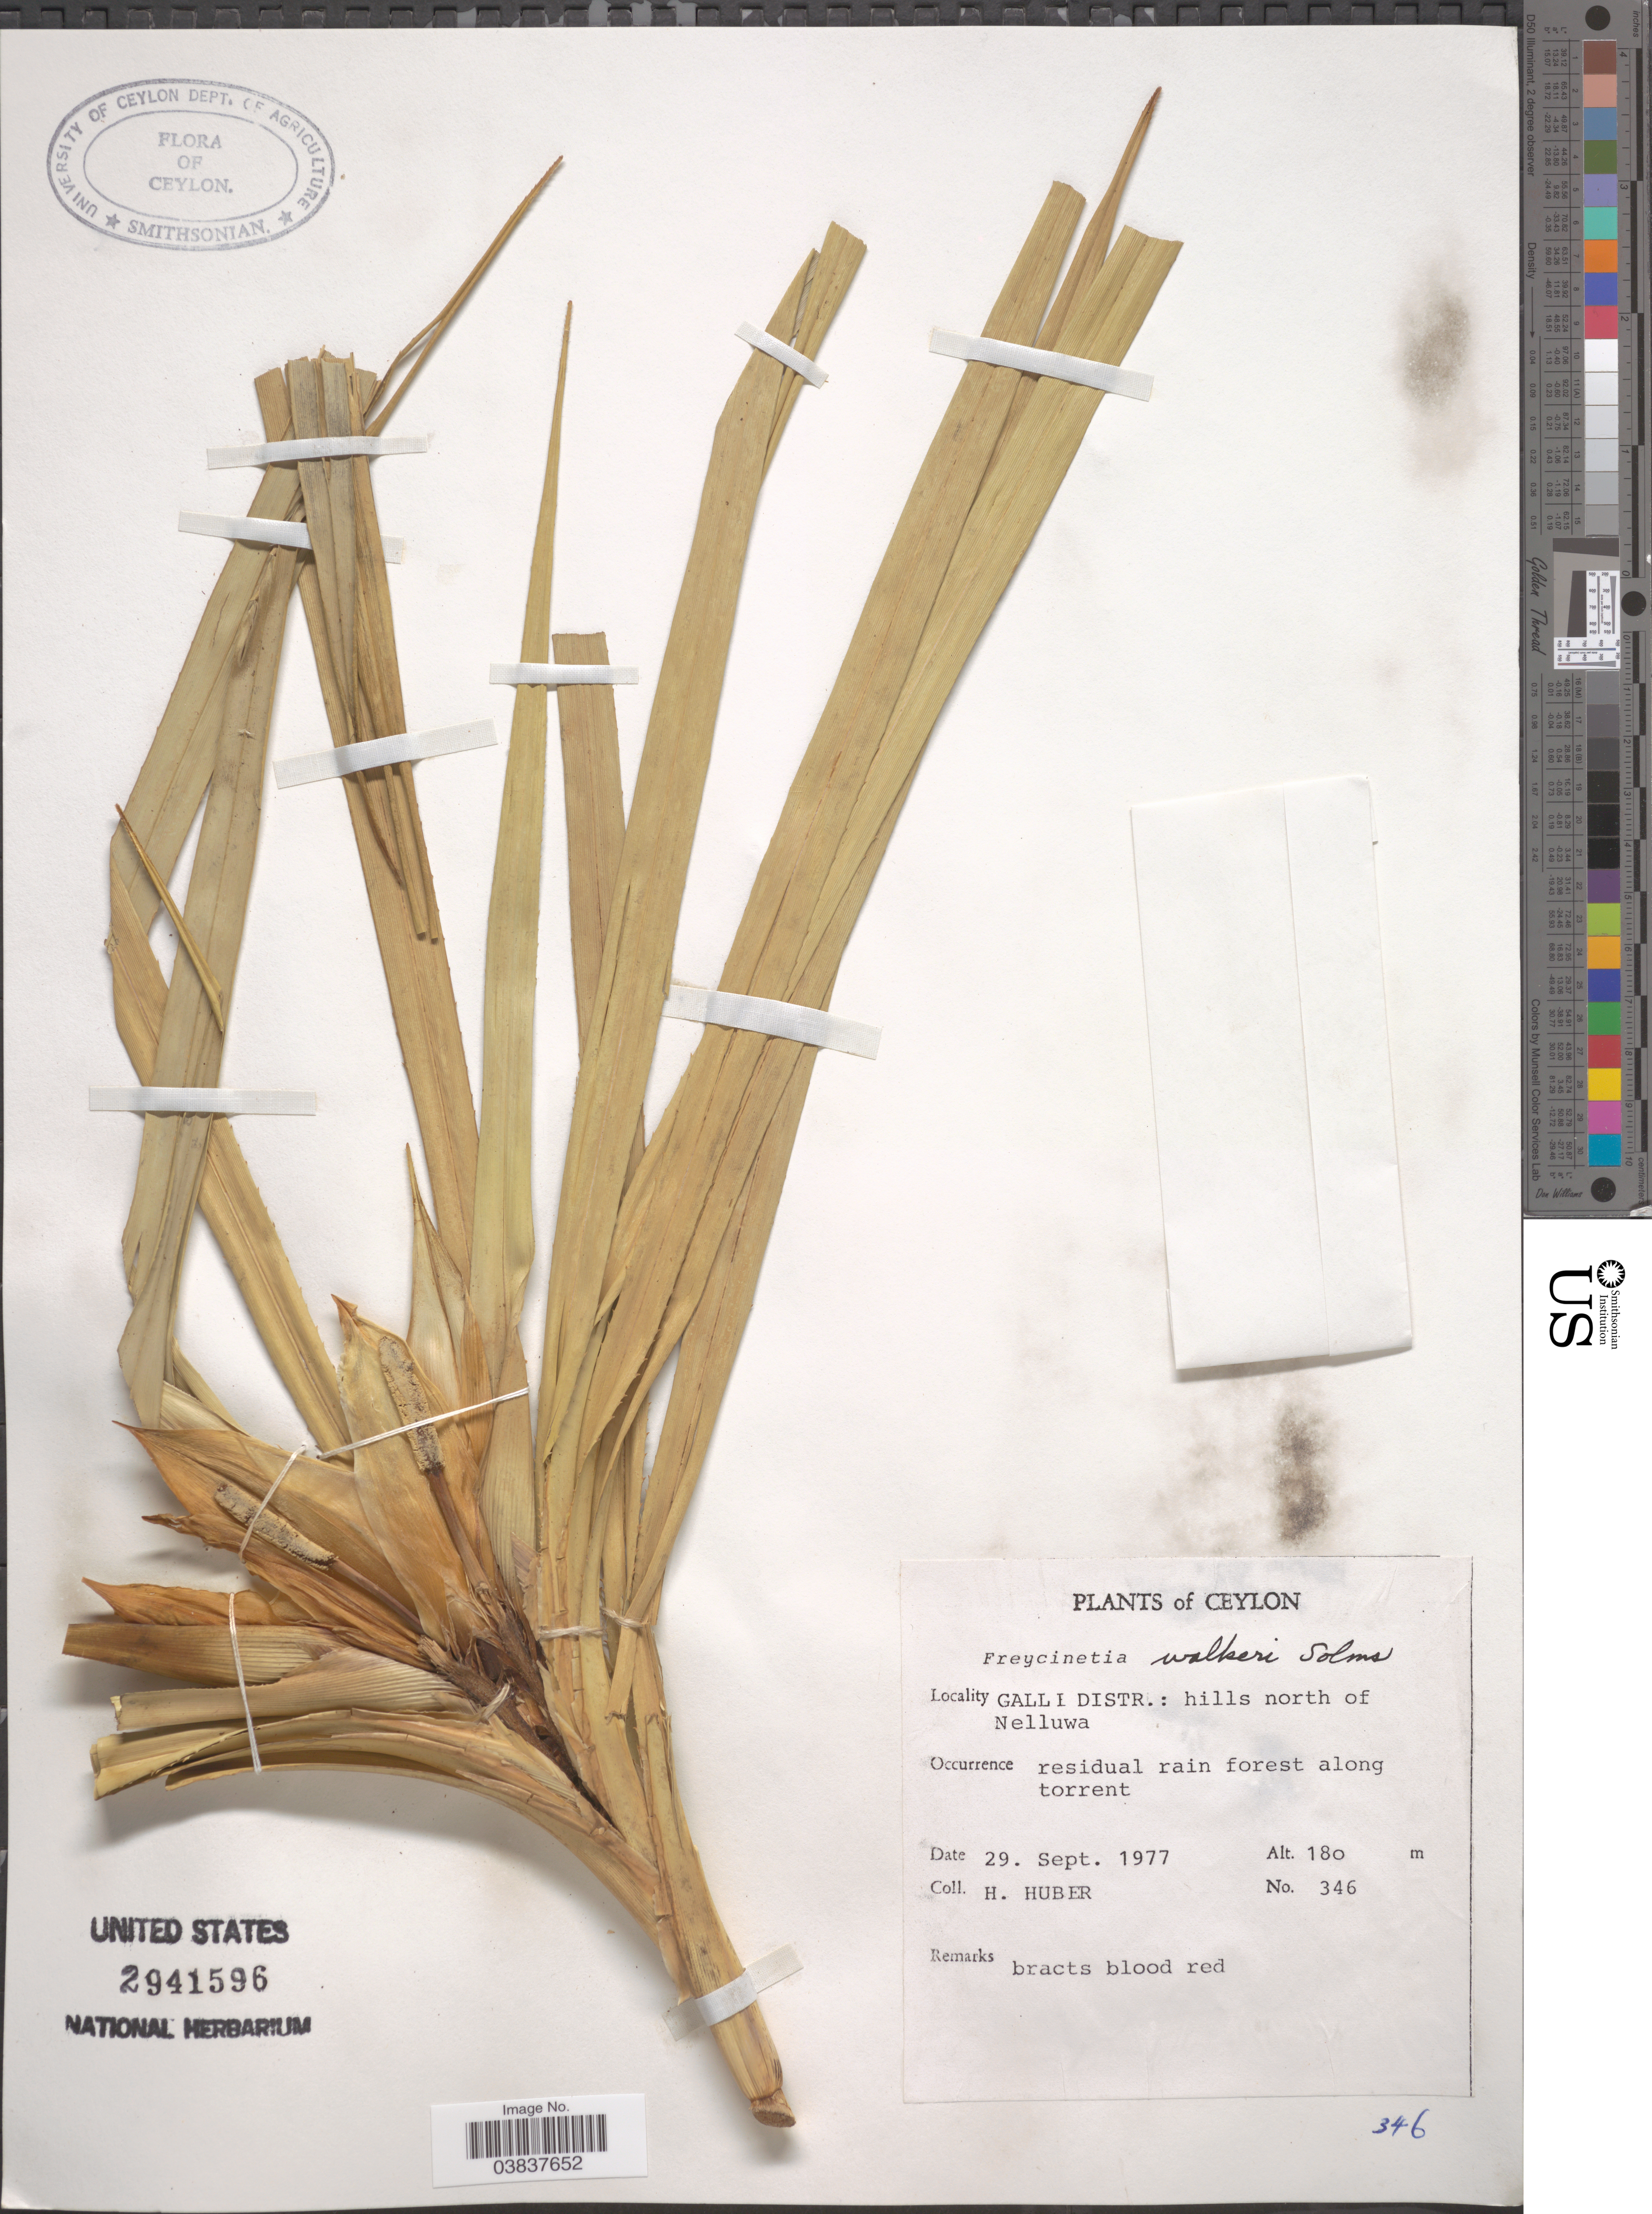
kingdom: Plantae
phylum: Tracheophyta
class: Liliopsida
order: Pandanales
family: Pandanaceae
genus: Freycinetia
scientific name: Freycinetia walkeri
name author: Solms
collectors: H. Huber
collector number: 346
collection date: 1977-09-29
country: Sri Lanka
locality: Ceylon. Galli Distr.: hills north of Nelluwa.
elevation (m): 180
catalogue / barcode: US 2941596